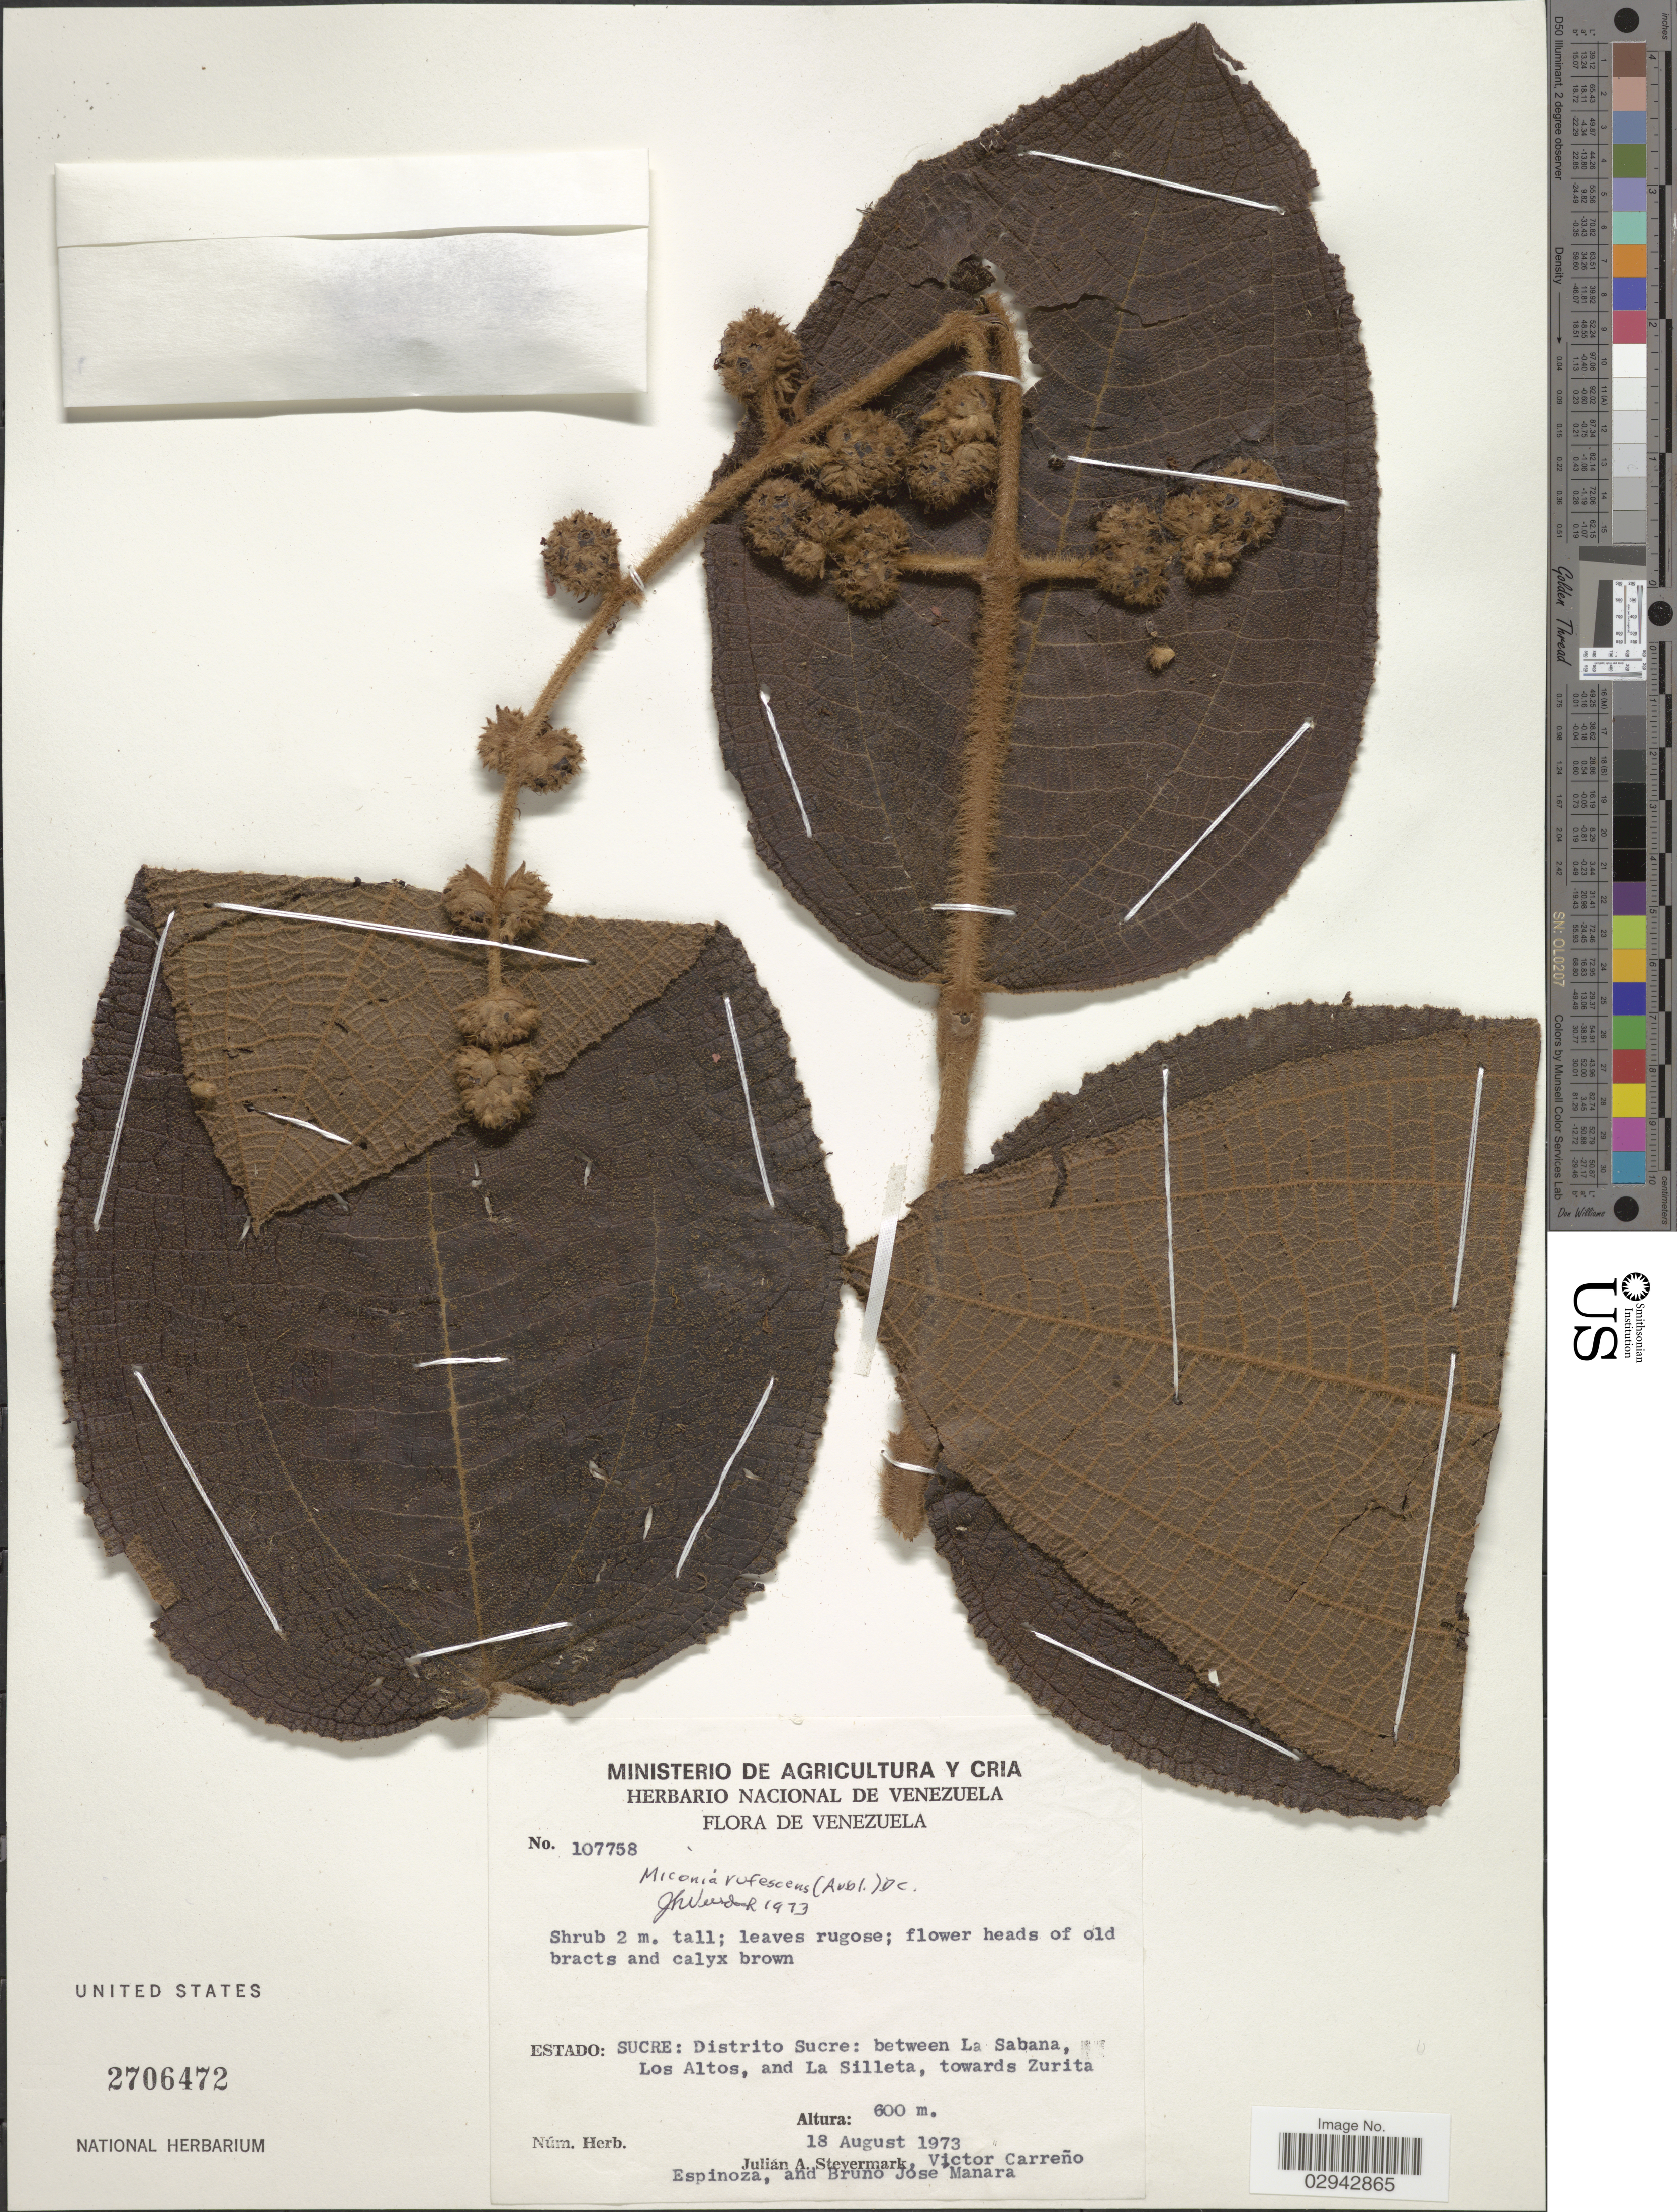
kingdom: Plantae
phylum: Tracheophyta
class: Magnoliopsida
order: Myrtales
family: Melastomataceae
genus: Miconia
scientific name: Miconia rufescens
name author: (Aubl.) DC.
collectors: J. Steyermark, V. Carreño E. & B. Manara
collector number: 107758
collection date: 1973-08-18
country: Venezuela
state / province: Sucre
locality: Distrito Sucre: between La Sabana, Los Altos, and La Silleta, towards Zurita.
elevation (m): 600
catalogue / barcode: US 2706472